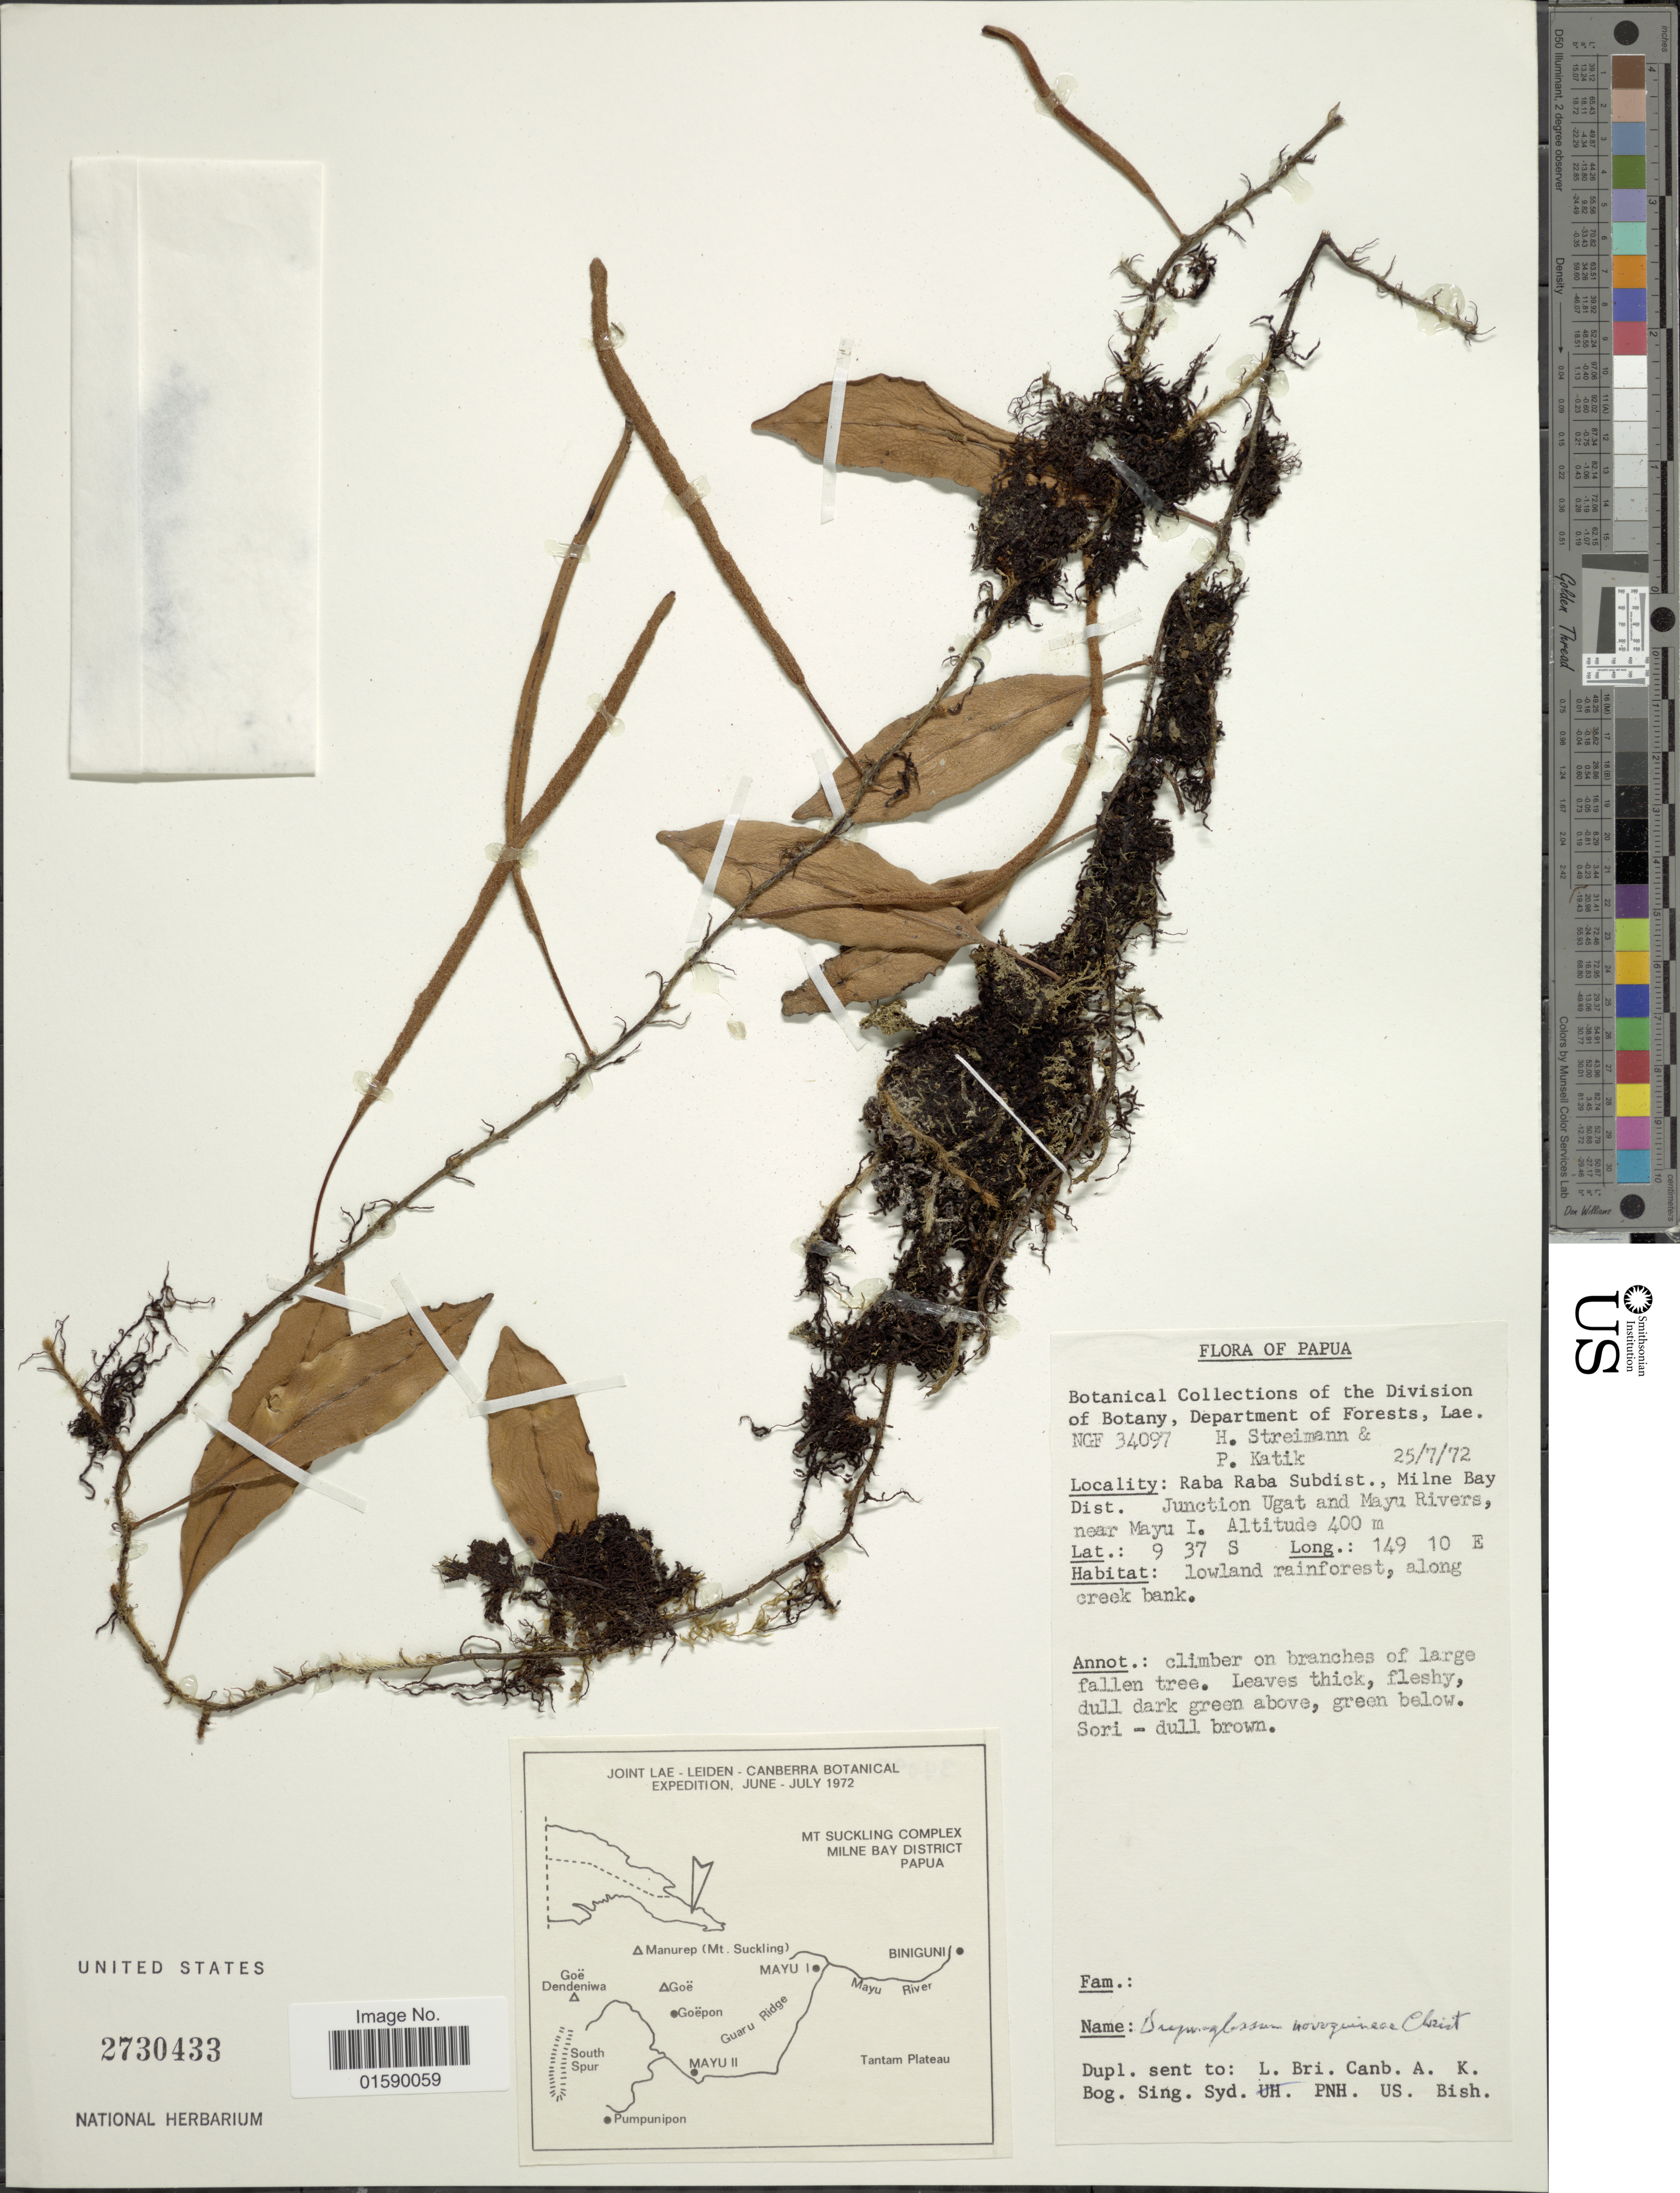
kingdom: Plantae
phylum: Tracheophyta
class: Polypodiopsida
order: Polypodiales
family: Polypodiaceae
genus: Pyrrosia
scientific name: Pyrrosia novoguineae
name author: (Christ) M.G. Price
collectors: H. Streimann & P. Katik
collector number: NGF34097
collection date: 1972-07-25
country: Papua New Guinea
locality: Papua. Mt. Raba Raba Subdist., Milne Bay Dist. Junction Ugat and Mayu Rivers, near Mayu I. Mt. Suckling Complex.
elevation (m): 400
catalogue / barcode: US 2730433